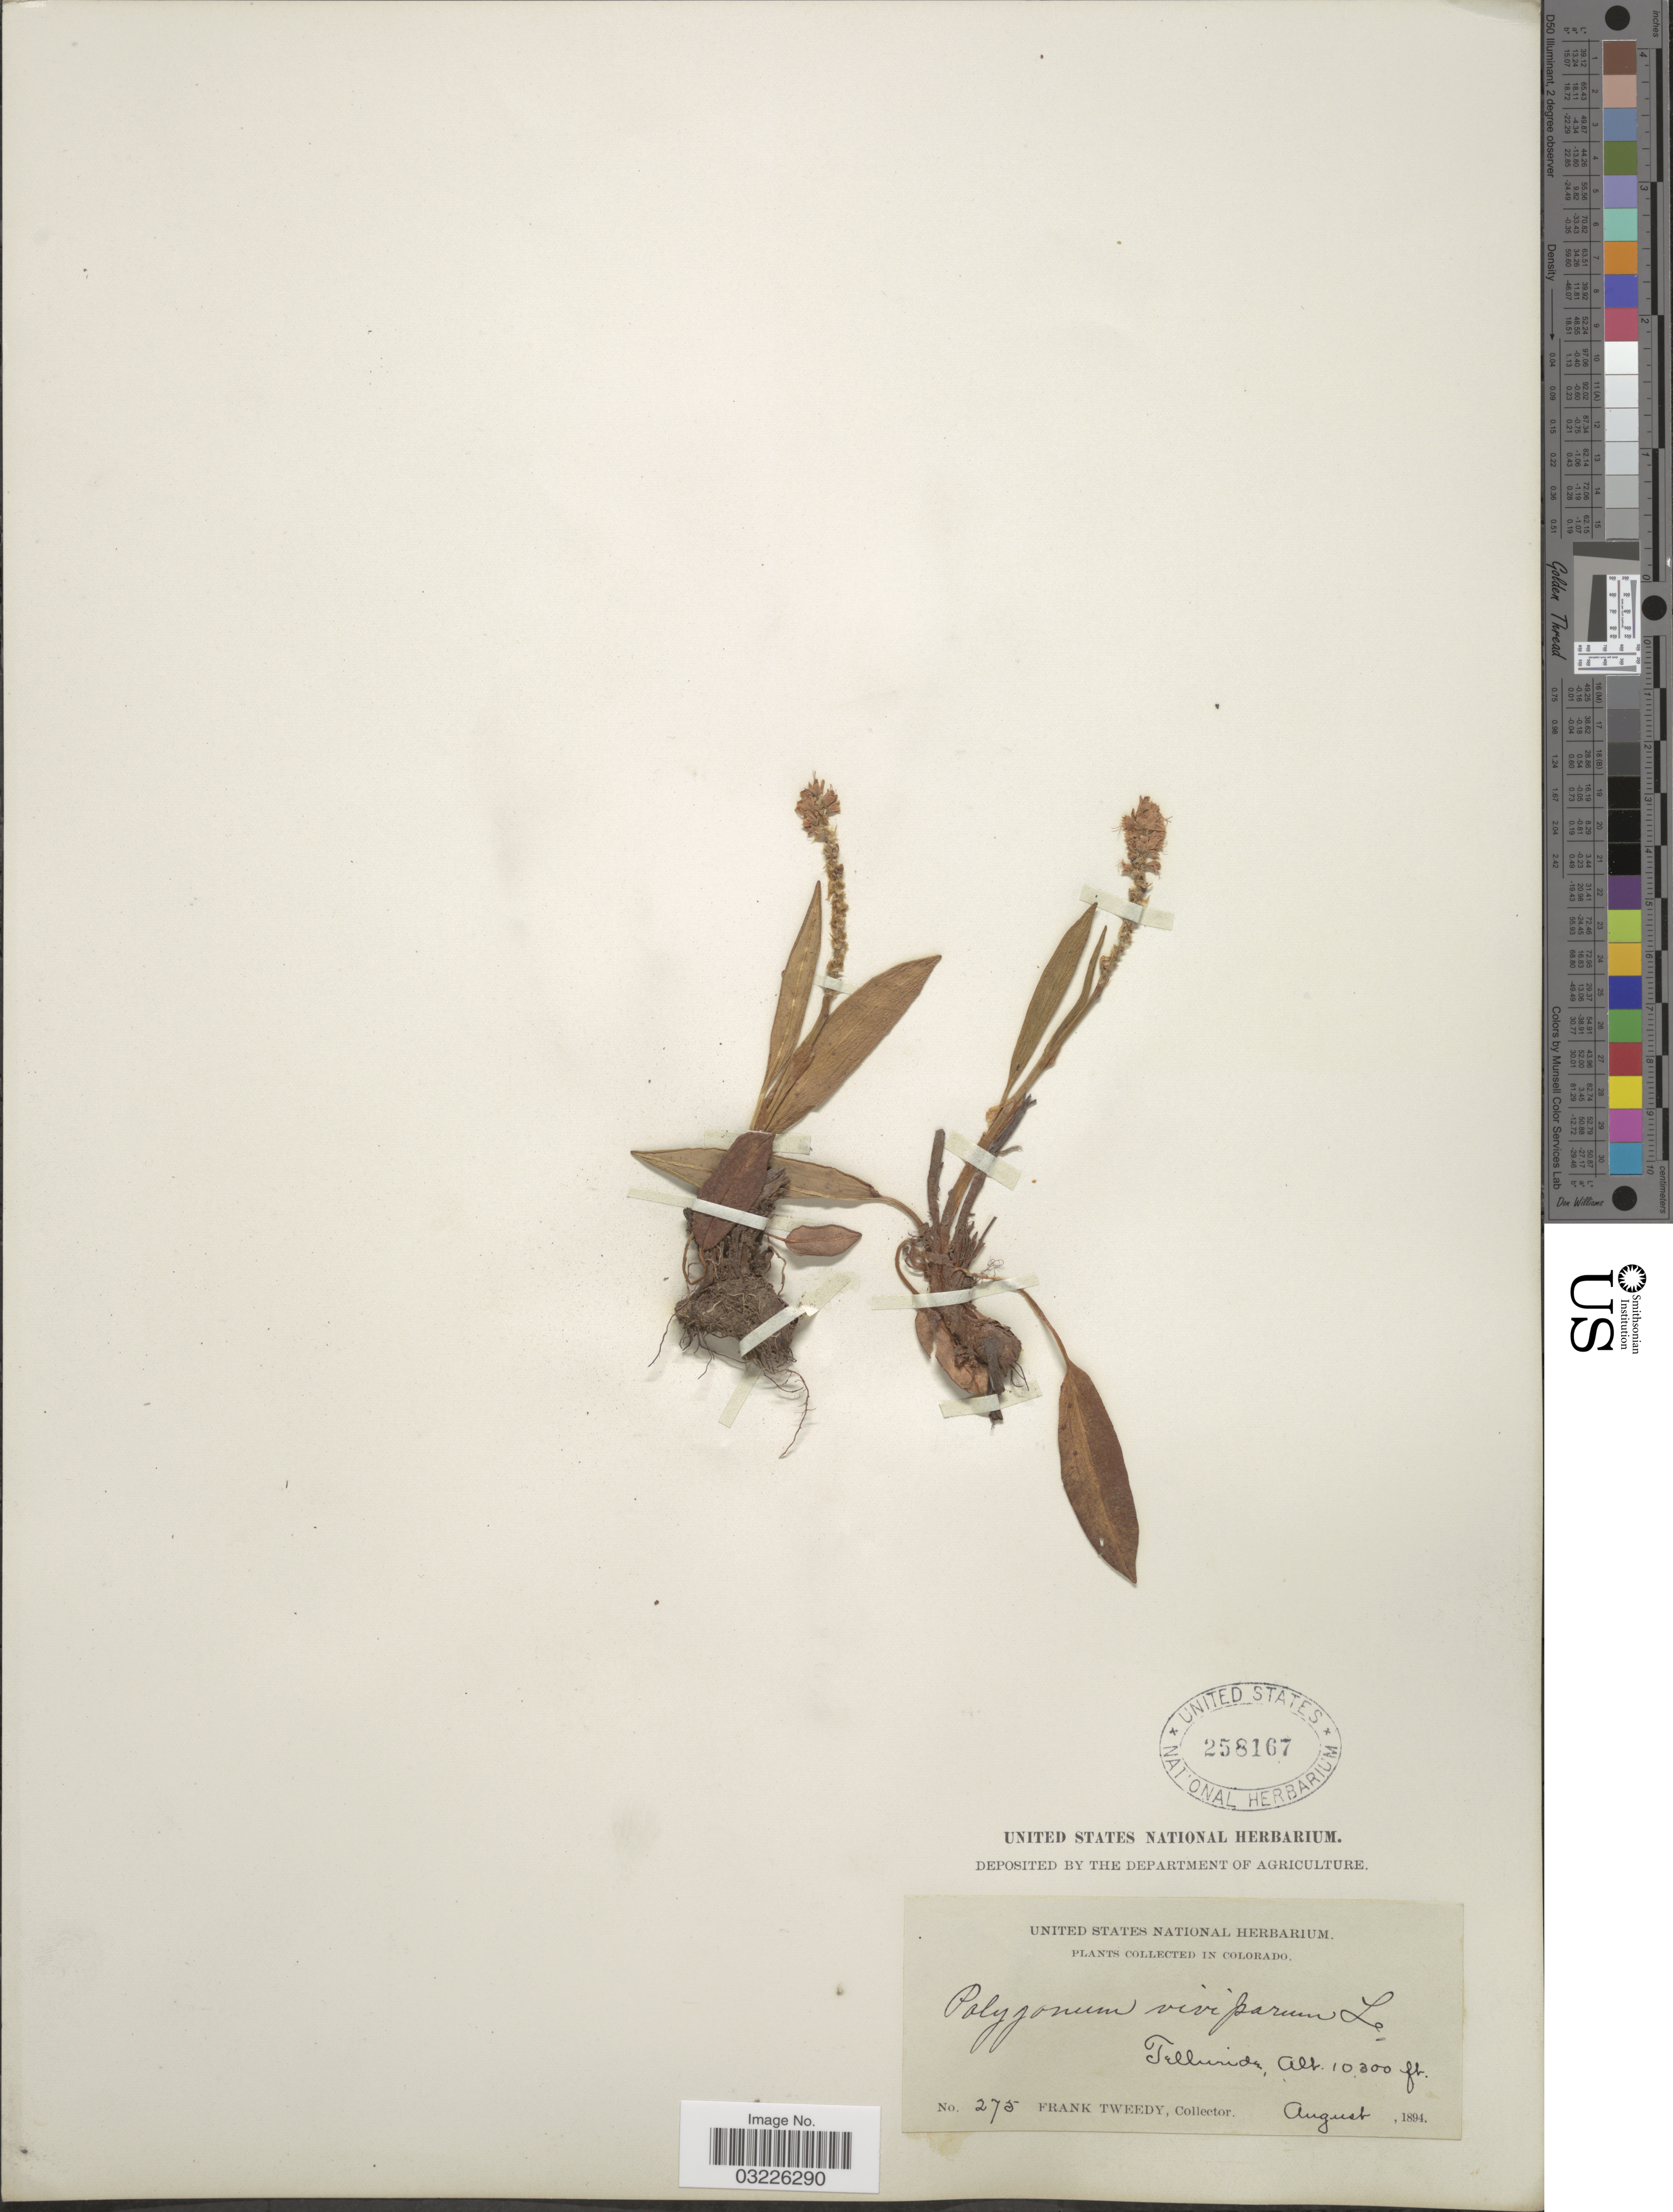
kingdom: Plantae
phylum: Tracheophyta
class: Magnoliopsida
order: Caryophyllales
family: Polygonaceae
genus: Bistorta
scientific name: Bistorta vivipara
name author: (L.) Delarbre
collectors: F. Tweedy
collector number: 275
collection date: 1894-08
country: United States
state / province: Colorado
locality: Telluride.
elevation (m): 3139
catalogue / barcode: US 258167